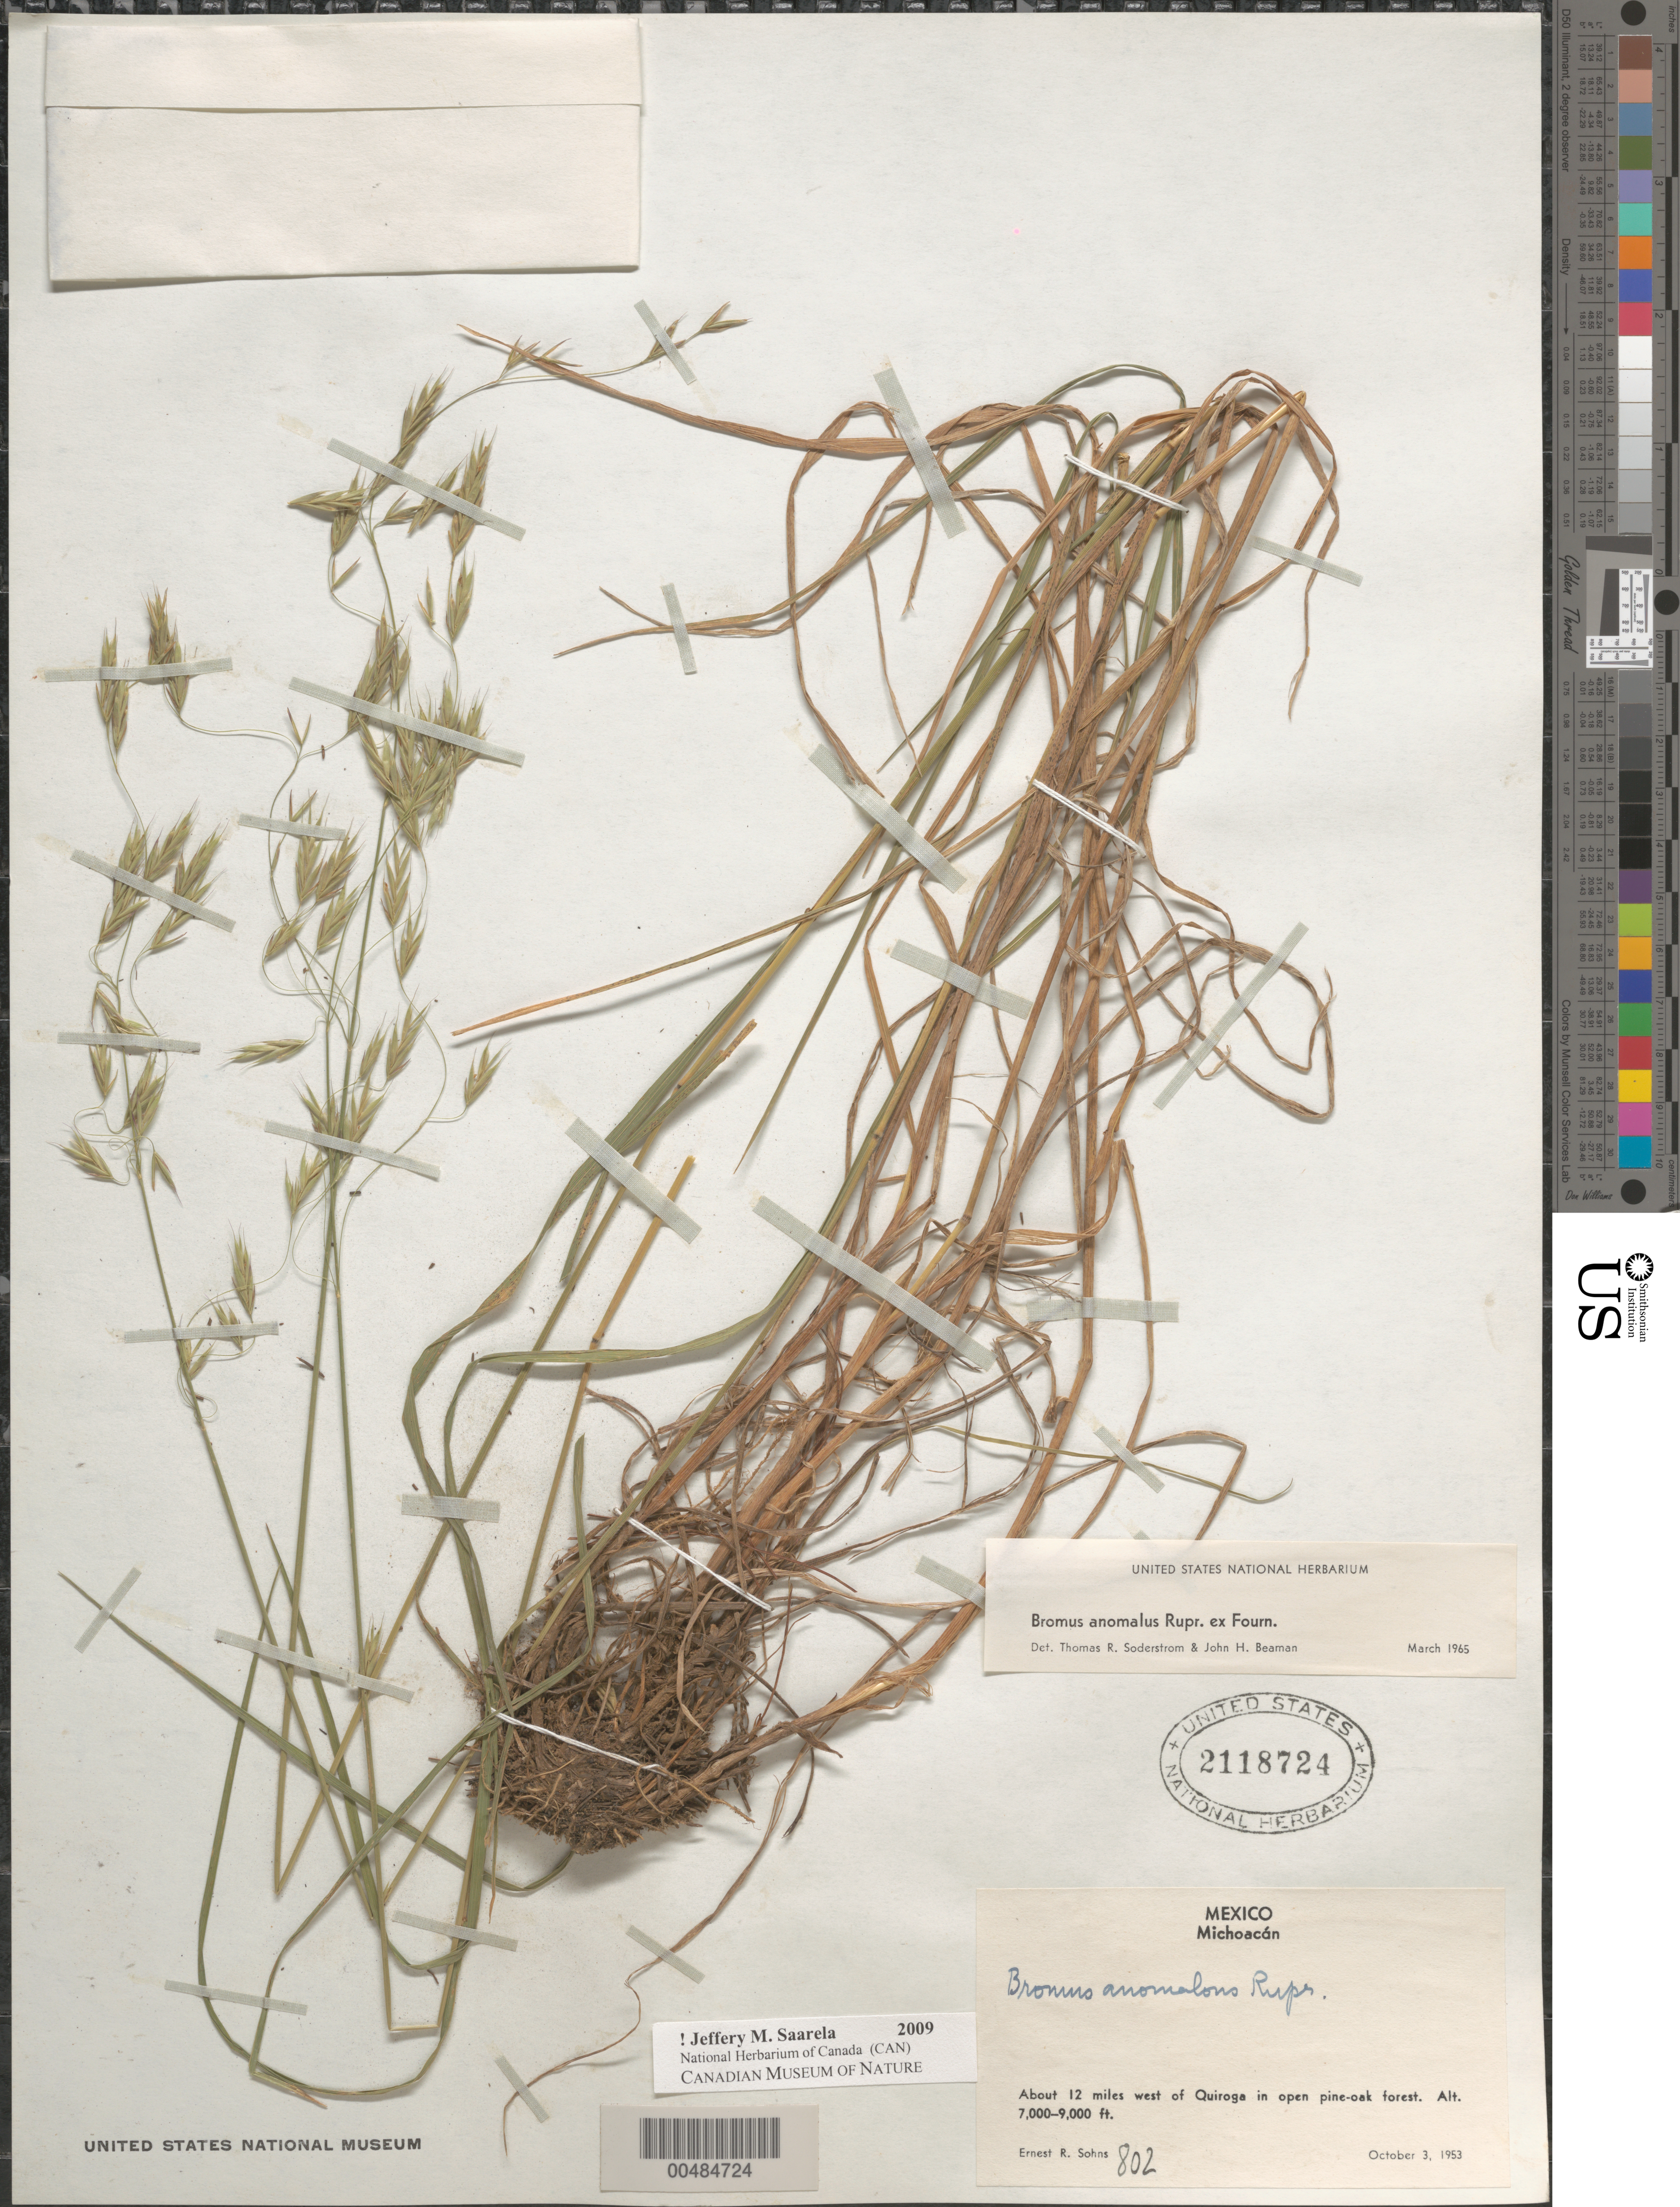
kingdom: Plantae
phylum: Tracheophyta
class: Liliopsida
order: Poales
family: Poaceae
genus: Bromus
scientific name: Bromus anomalus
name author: Rupr. ex E. Fourn.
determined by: Soderstrom, T. R.; Beaman, J. H.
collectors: E. R. Sohns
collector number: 802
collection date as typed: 3 Oct 1953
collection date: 1953-10-03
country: Mexico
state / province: Michoacán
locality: About 12 mi W of Quiroga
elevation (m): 2134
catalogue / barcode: US 2118724